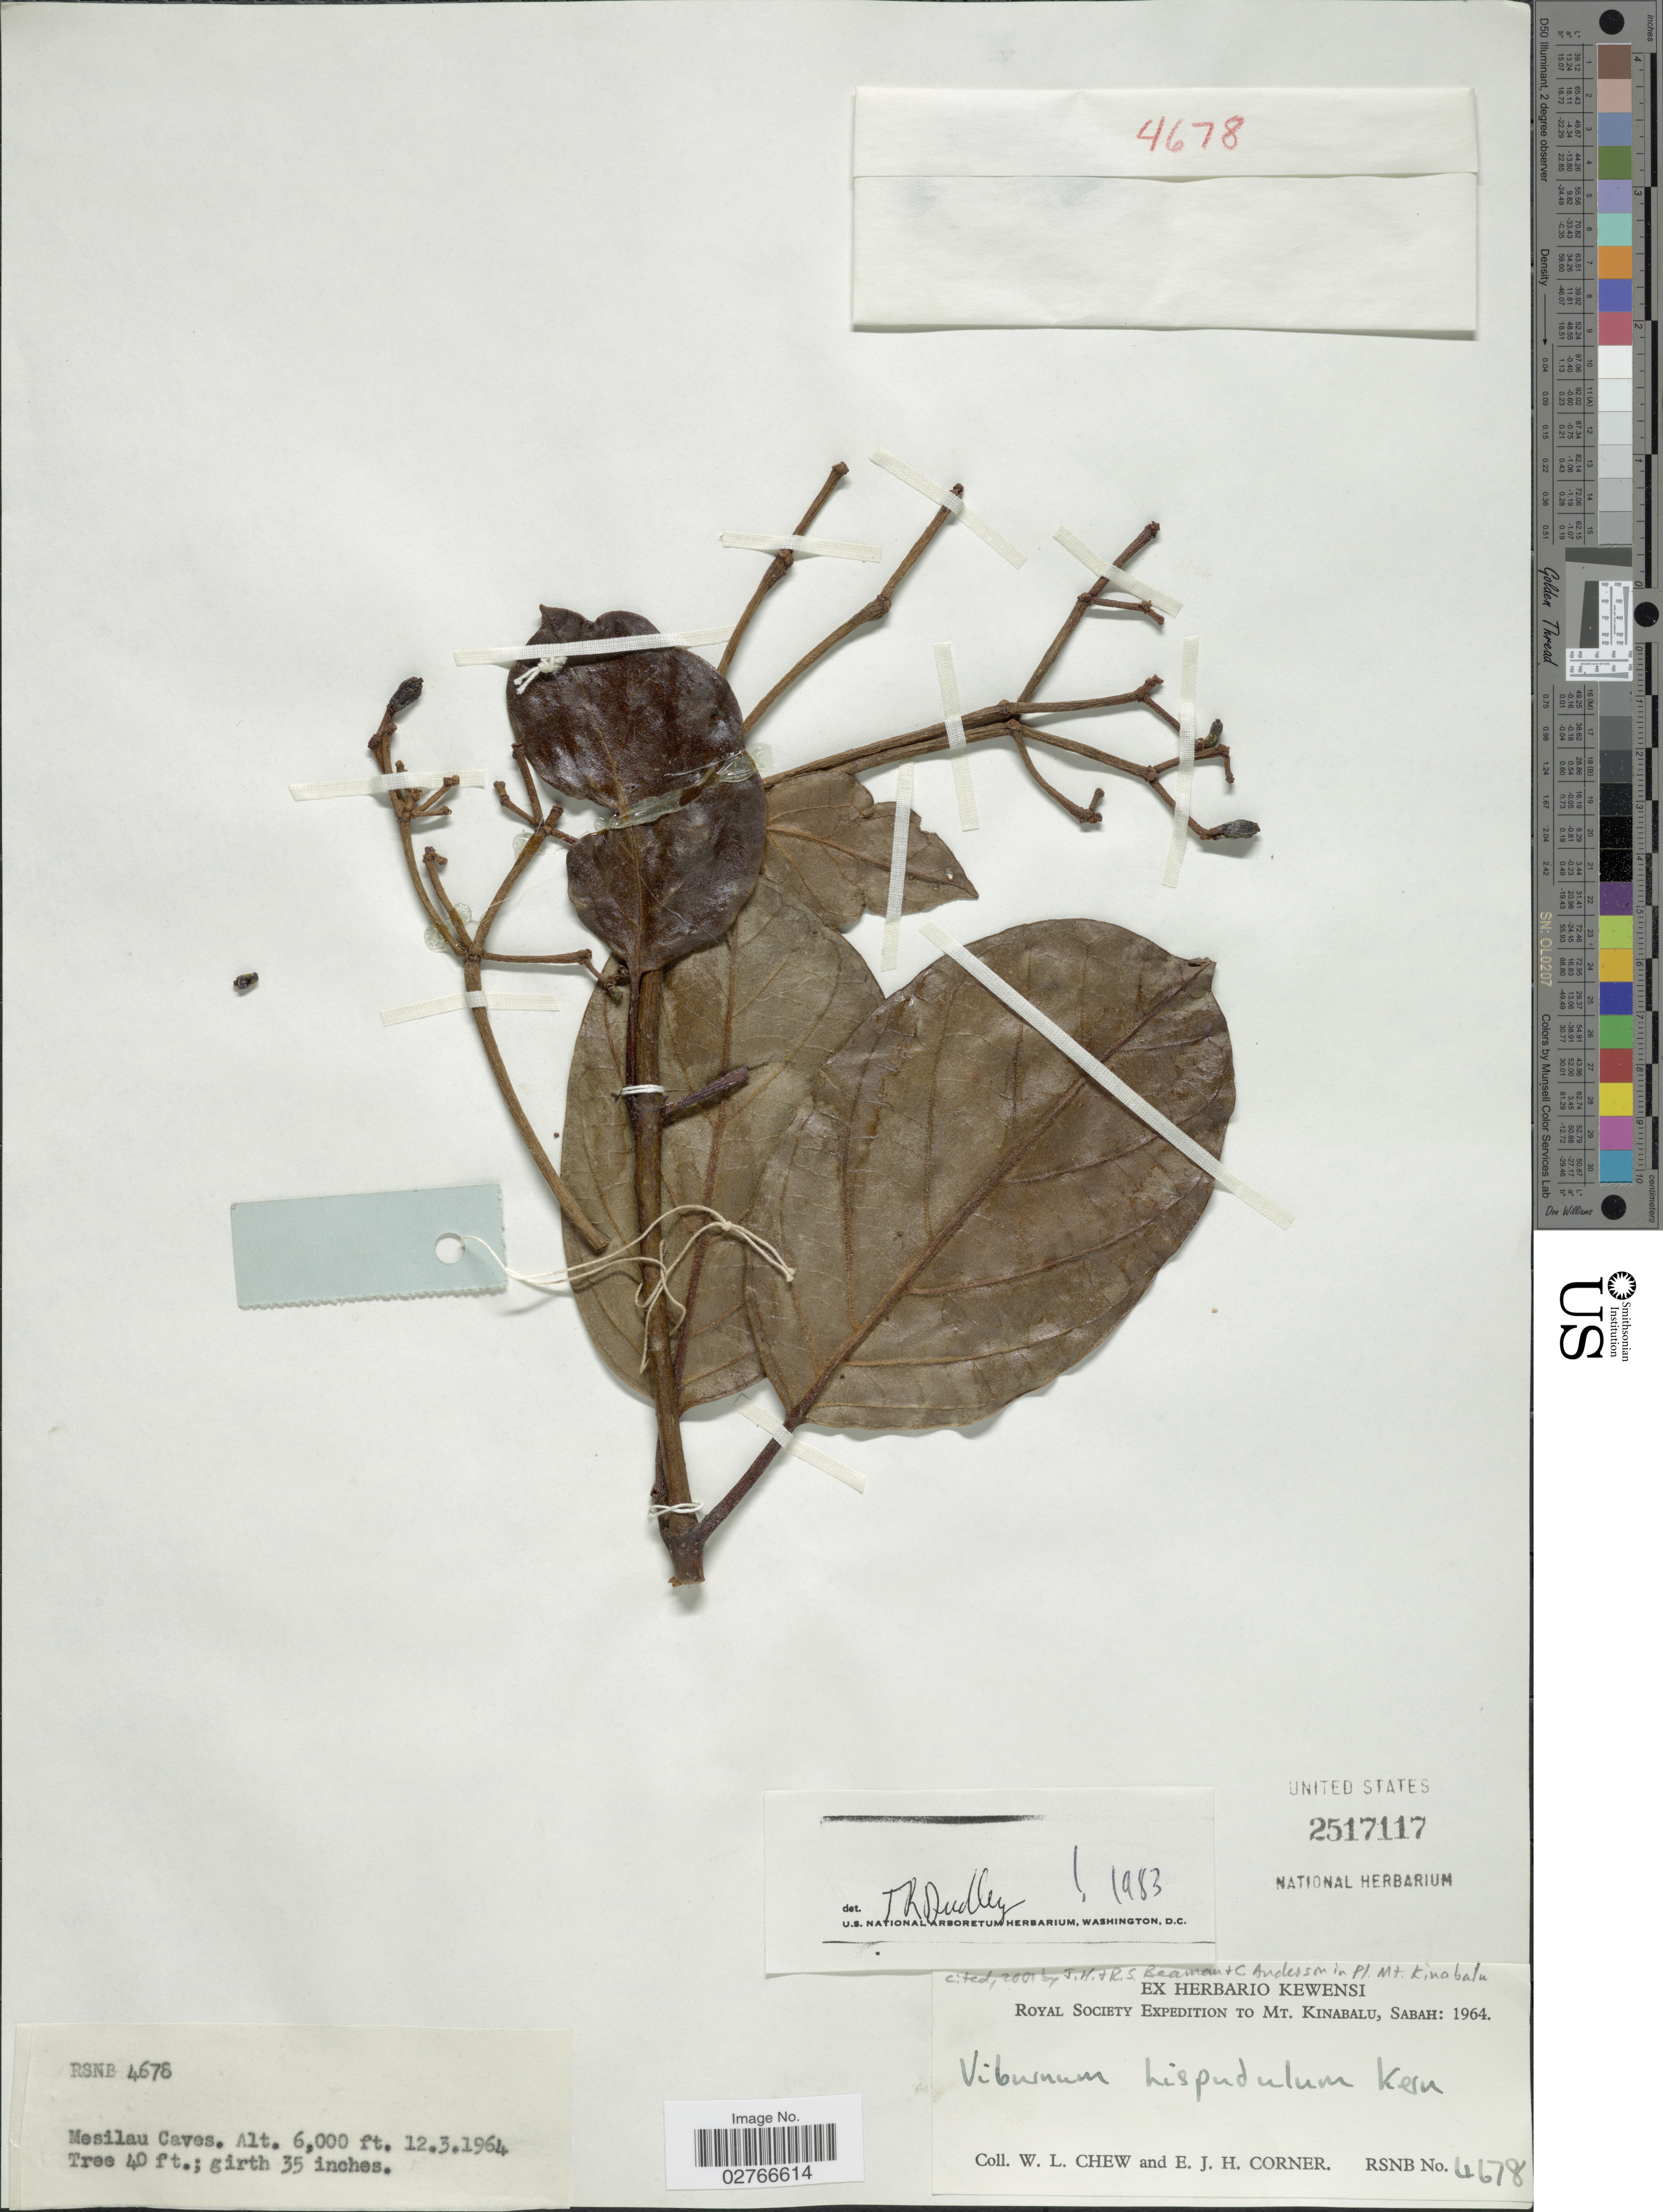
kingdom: Plantae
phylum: Tracheophyta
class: Magnoliopsida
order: Dipsacales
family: Viburnaceae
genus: Viburnum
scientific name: Viburnum hispidulum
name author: J. Kern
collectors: W. Chew & E. Corner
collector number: RSNB 4678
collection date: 1964-03-12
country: Malaysia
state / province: Sabah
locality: Mt. Kinabalu. Mesilau Caves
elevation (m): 1829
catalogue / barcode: US 2517117